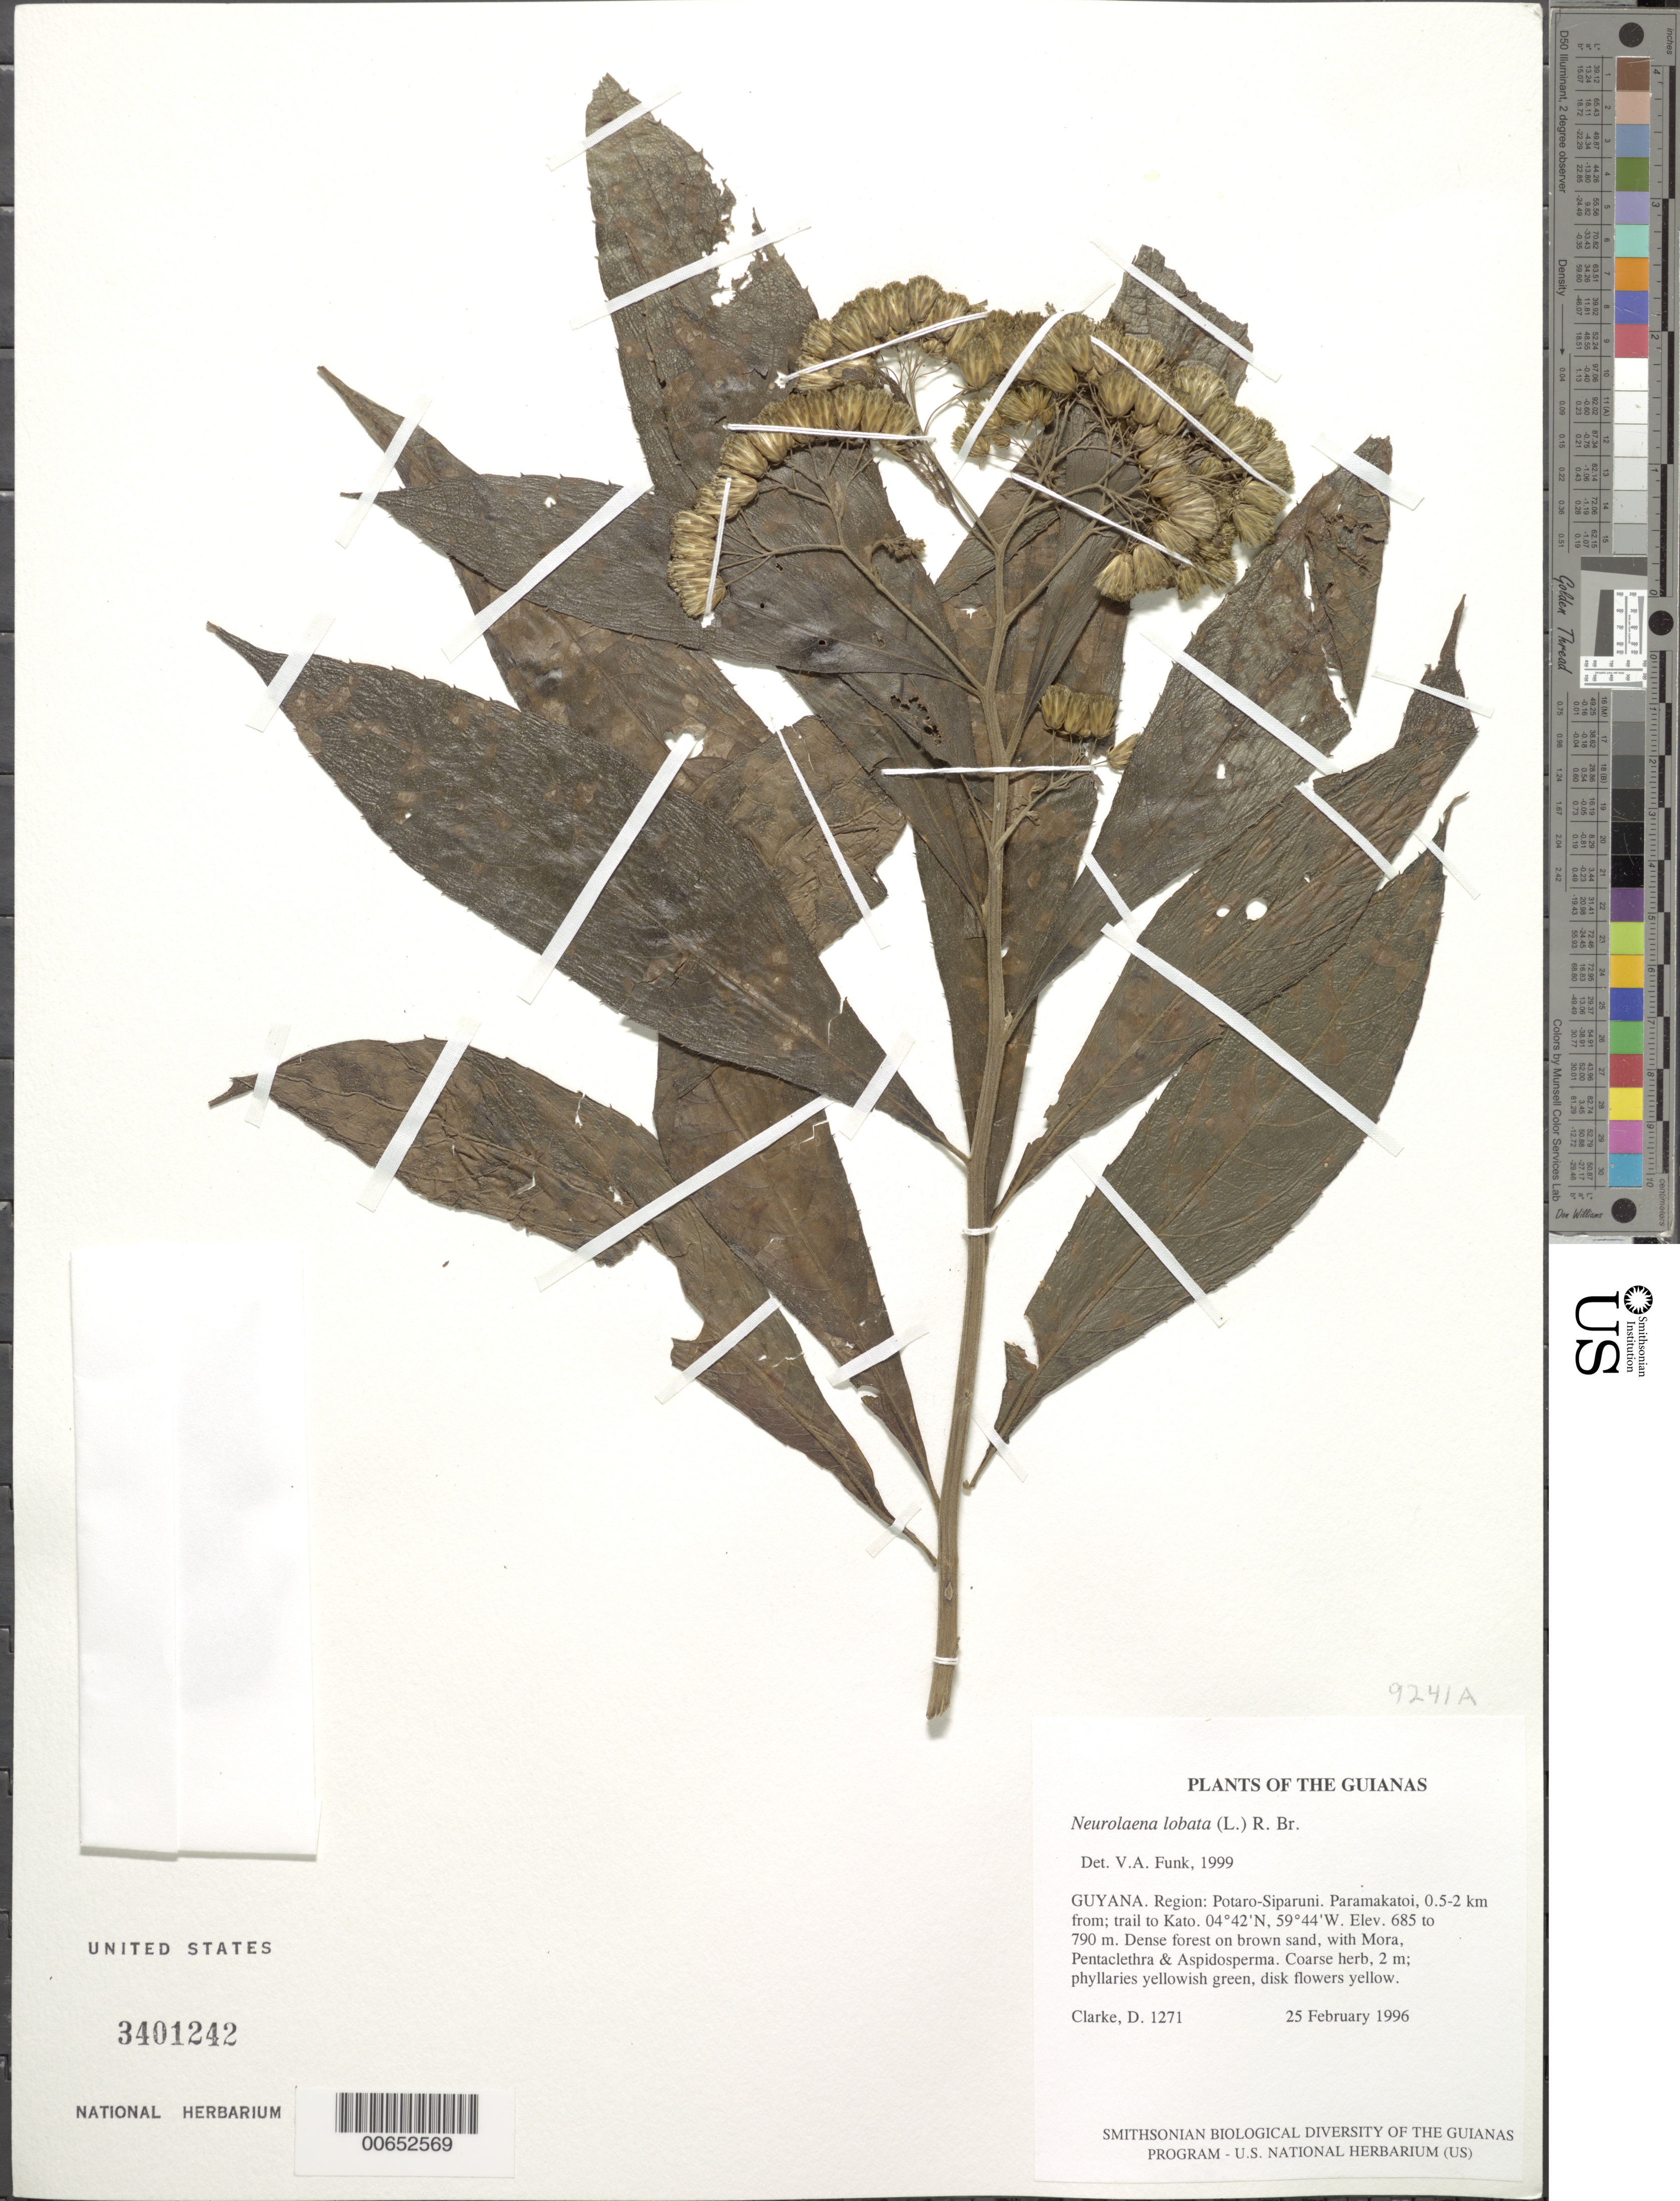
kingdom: Plantae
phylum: Tracheophyta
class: Magnoliopsida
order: Asterales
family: Asteraceae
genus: Neurolaena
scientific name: Neurolaena lobata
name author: (L.) R. Br. ex Cass.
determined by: Funk, Vicki A., (BOT), Smithsonian Institution - National Museum of Natural History (UNITED STATES)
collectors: H. D. Clarke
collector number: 1271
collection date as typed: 25 February 1996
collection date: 1996-02-25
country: Guyana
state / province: Potaro-Siparuni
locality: Paramakatoi, 0.5-2 km from; trail to Kato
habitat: Dense forest on brown sand, with Mora, Pentaclethra & Aspidosperma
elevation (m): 685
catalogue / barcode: US 3401242